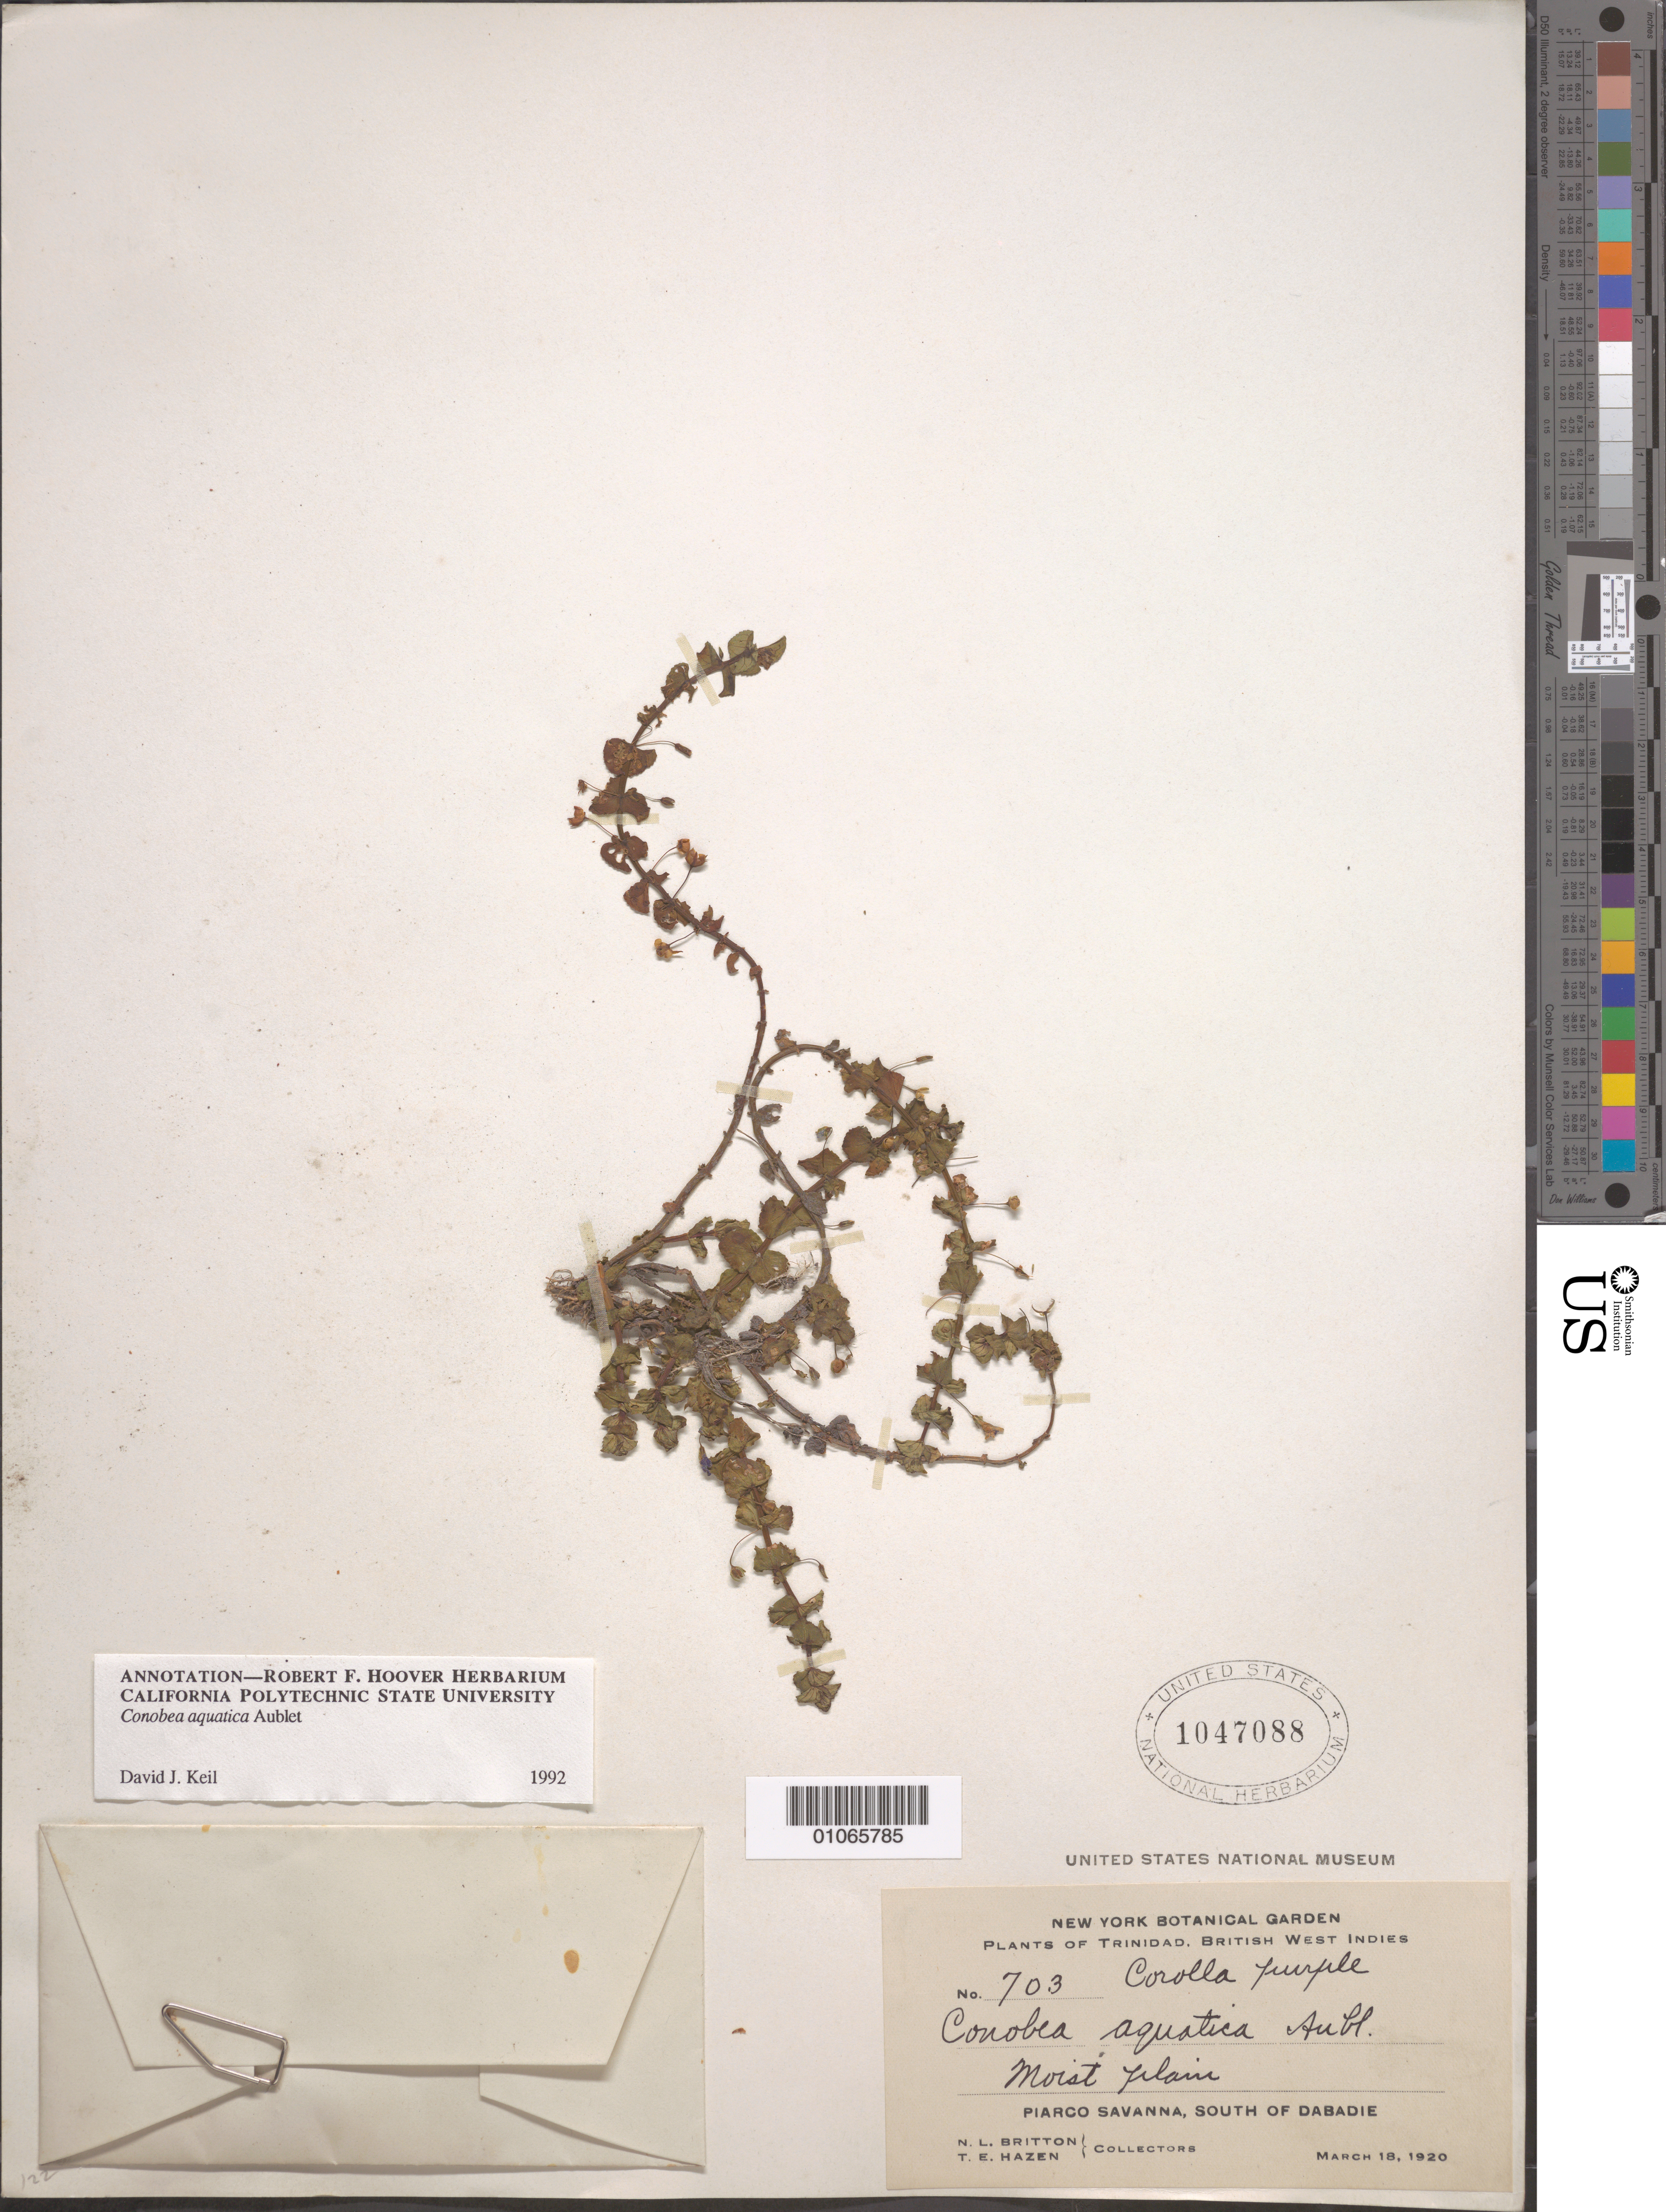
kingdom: Plantae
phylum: Tracheophyta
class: Magnoliopsida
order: Lamiales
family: Plantaginaceae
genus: Conobea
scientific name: Conobea aquatica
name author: Aubl.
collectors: N. Britton & T. E. Hazen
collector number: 703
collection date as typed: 18 Mar 1920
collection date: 1920-03-18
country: Trinidad and Tobago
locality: Moist plain.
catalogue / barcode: US 1047088